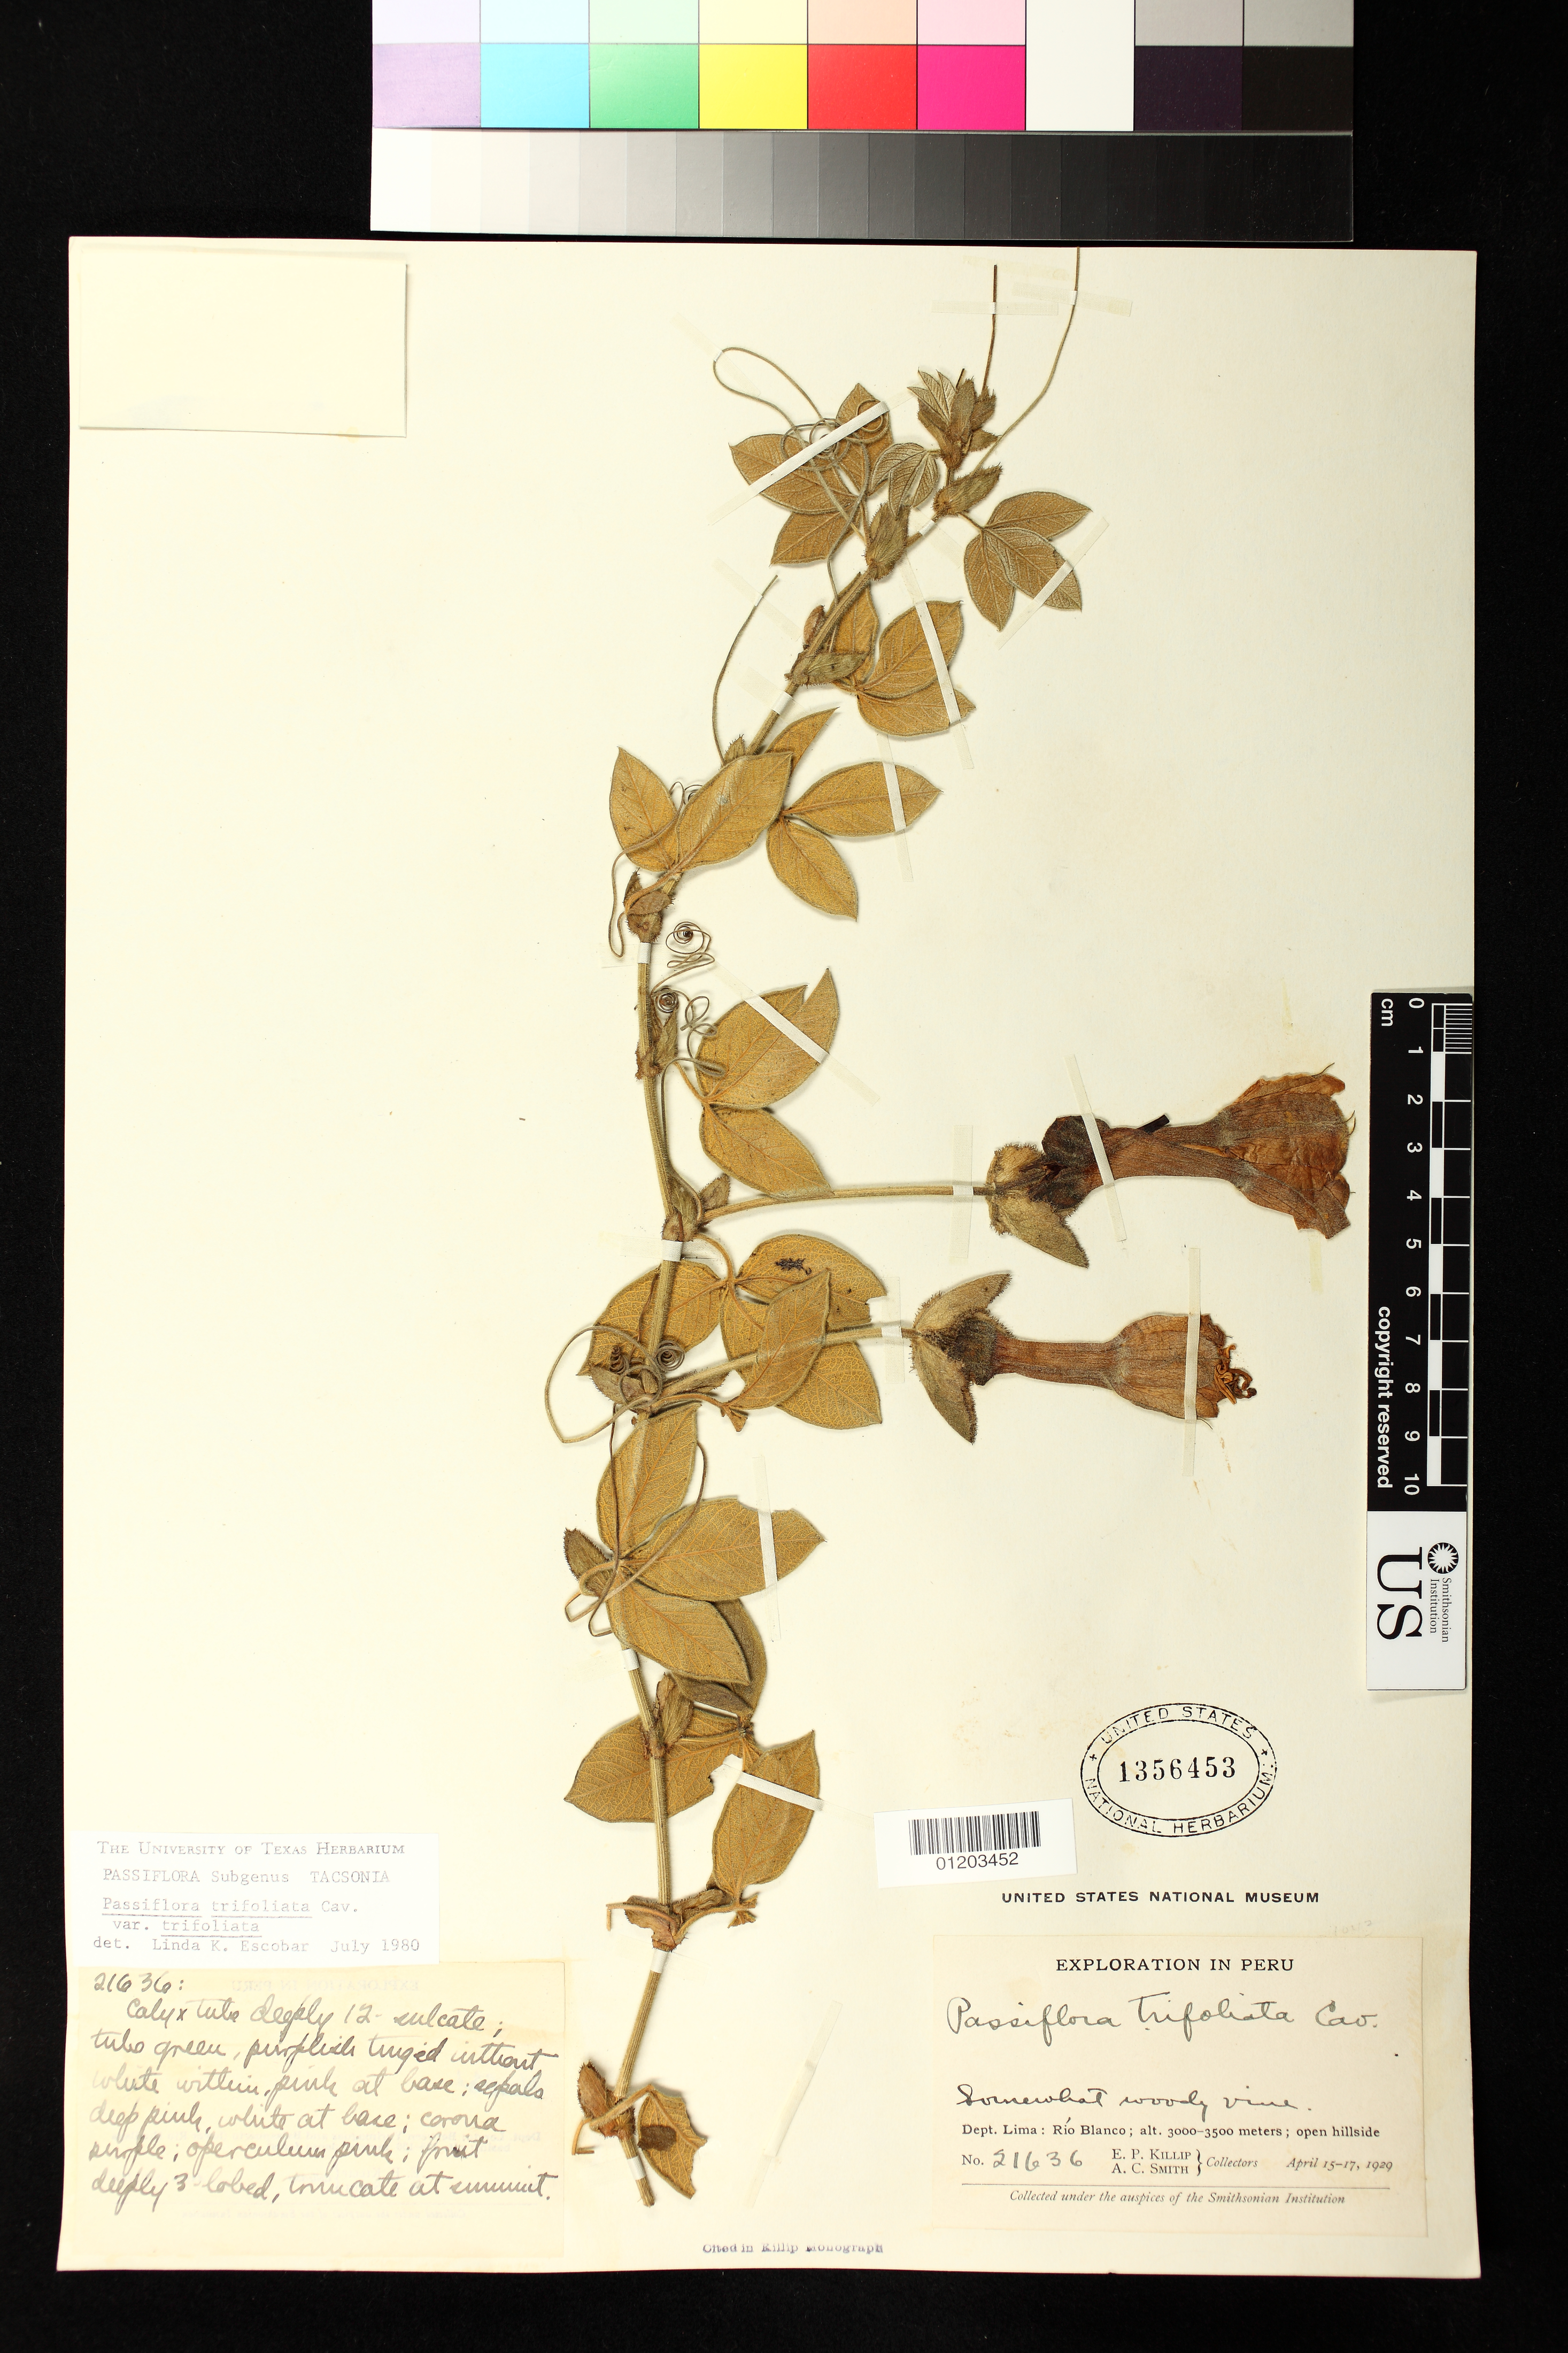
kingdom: Plantae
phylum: Tracheophyta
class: Magnoliopsida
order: Malpighiales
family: Passifloraceae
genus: Passiflora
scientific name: Passiflora trifoliata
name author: Cav.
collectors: E. P. Killip & A. C. Smith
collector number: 21636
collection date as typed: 15 Apr 1929 to 17 Apr 1929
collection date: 1929-04-15/1929-04-17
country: Peru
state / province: Lima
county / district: Huarochirí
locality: Rio Blanco, open hillside.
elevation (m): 3000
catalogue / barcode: US 1356453